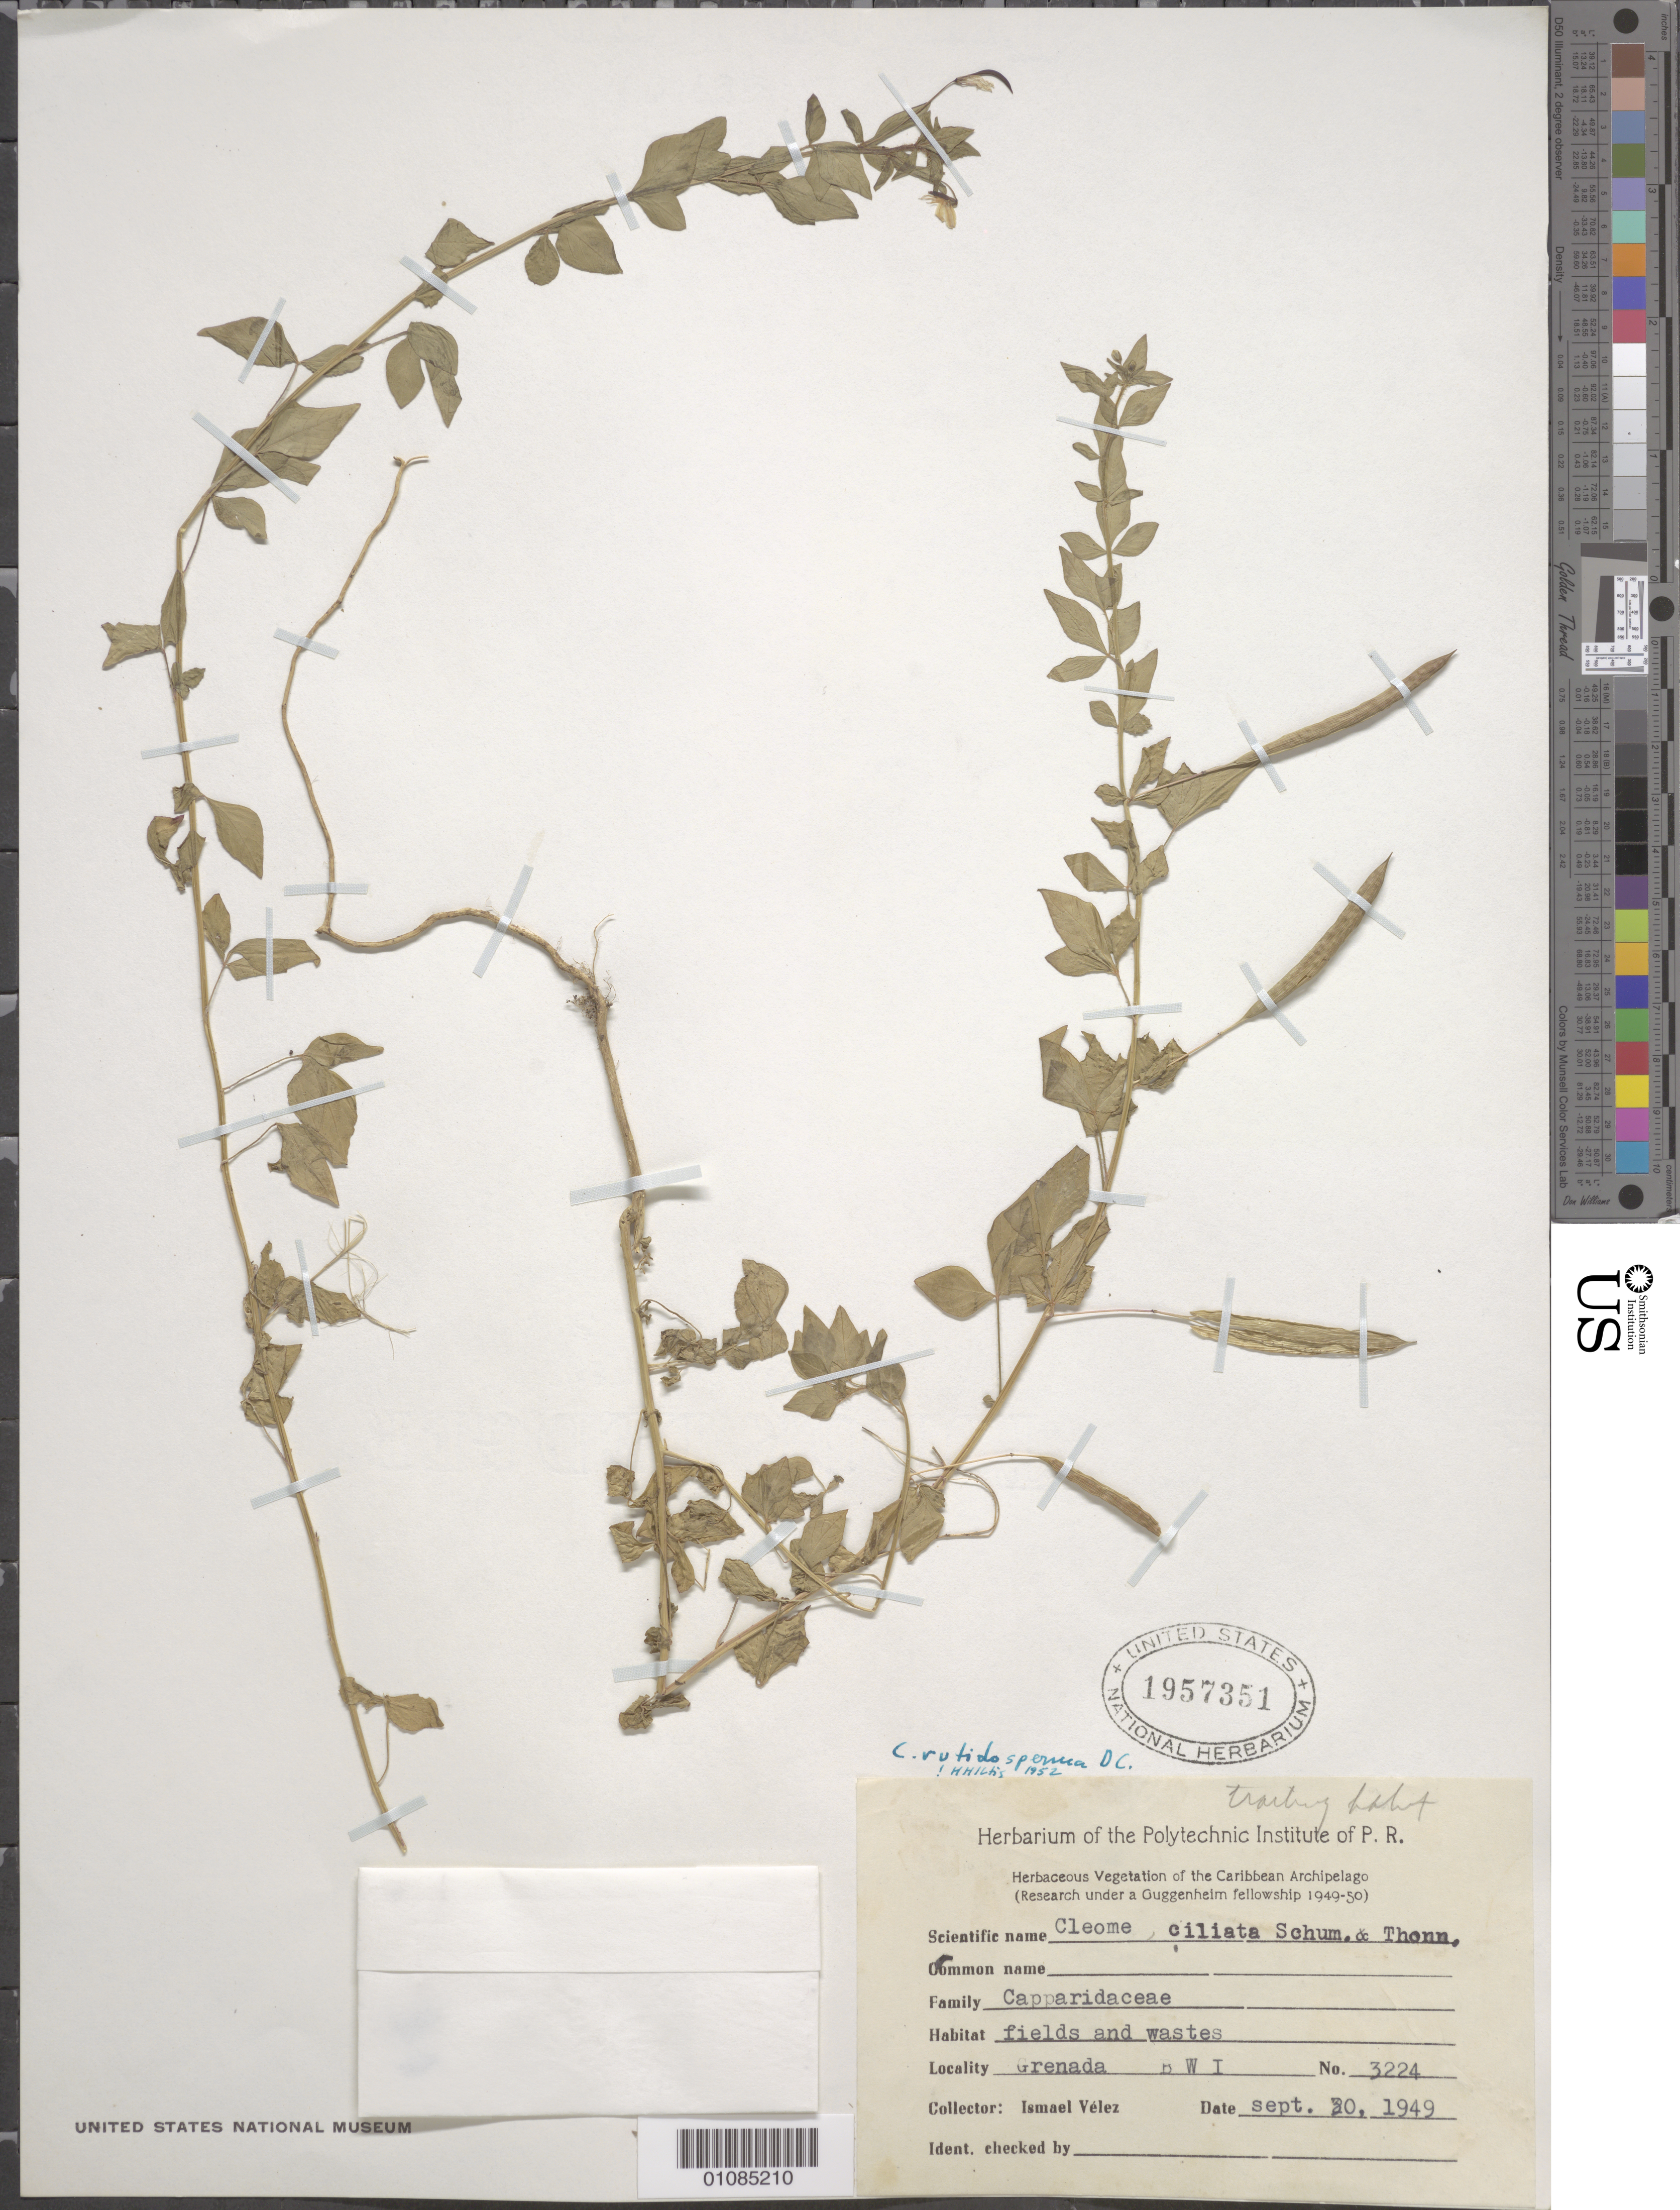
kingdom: Plantae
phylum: Tracheophyta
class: Magnoliopsida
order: Brassicales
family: Cleomaceae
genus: Sieruela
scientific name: Sieruela rutidosperma var. rutidosperma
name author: (DC.) Roalson & J.C. Hall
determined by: Strong, Mark T., (BOT), Smithsonian Institution - National Museum of Natural History (UNITED STATES)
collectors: I. Velez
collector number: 3224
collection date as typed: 20 Sep 1949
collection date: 1949-09-20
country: Grenada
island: Grenada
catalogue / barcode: US 1957351